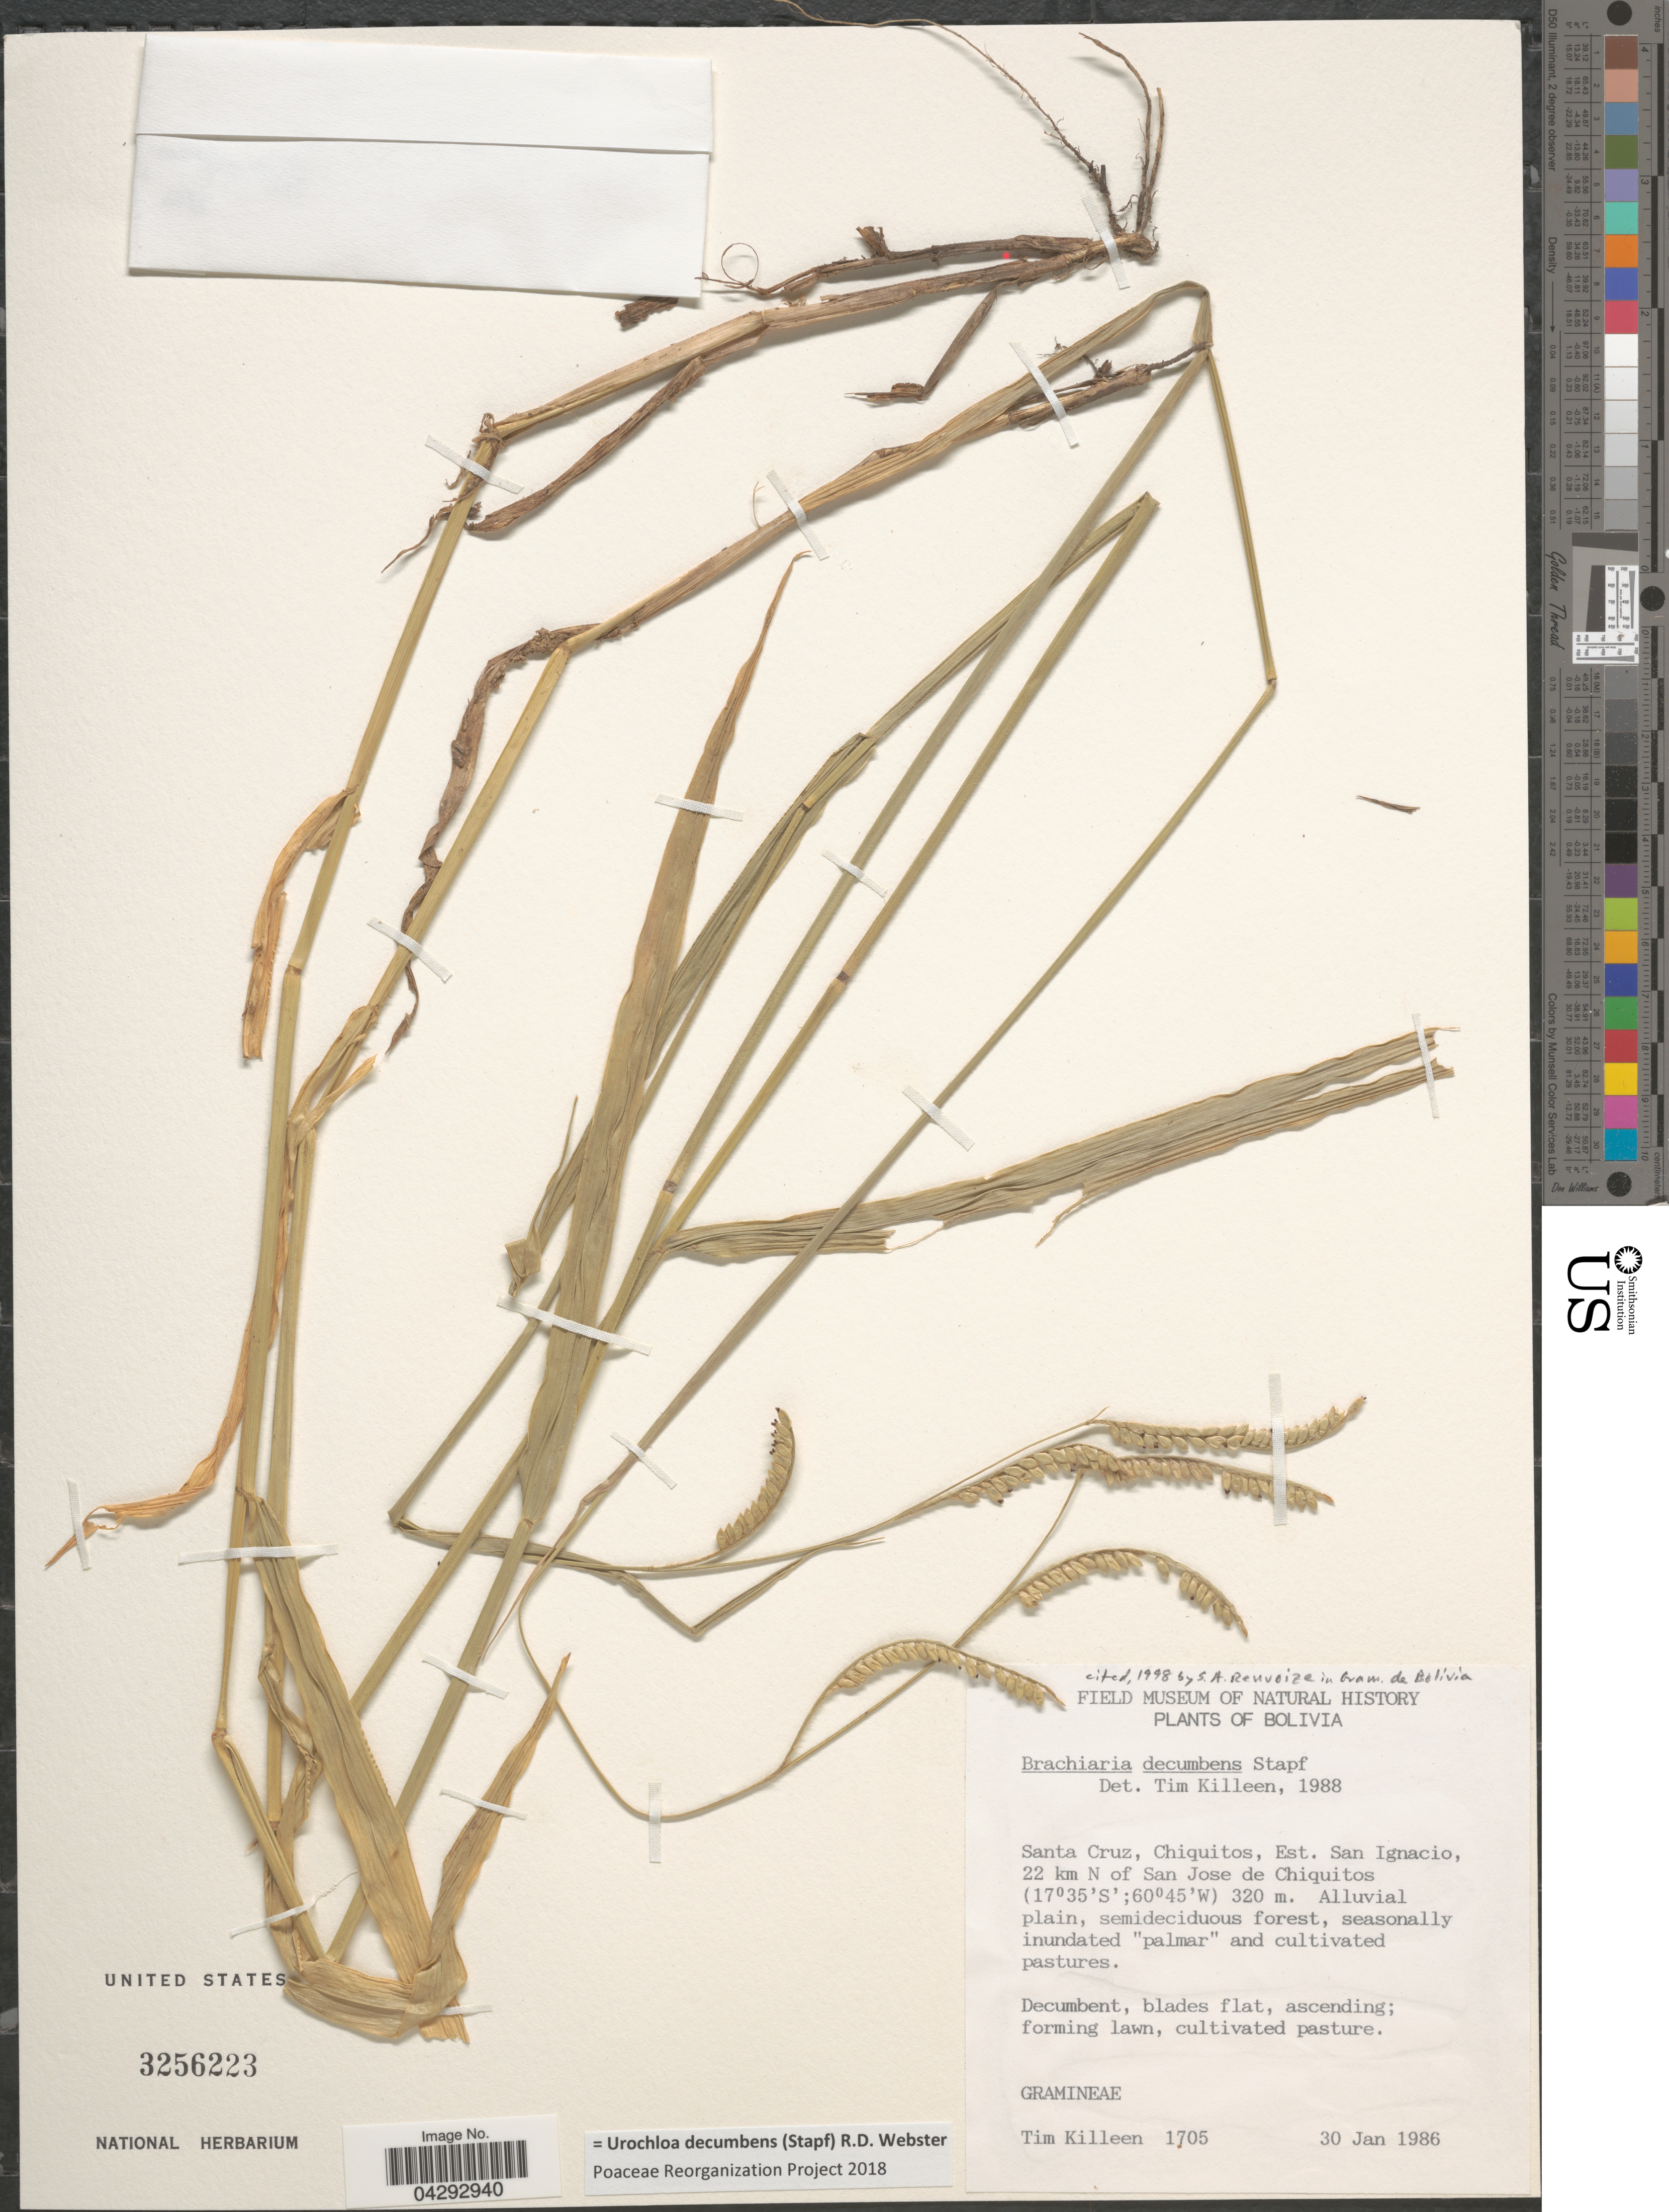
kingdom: Plantae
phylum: Tracheophyta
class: Liliopsida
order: Poales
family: Poaceae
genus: Urochloa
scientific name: Urochloa decumbens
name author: (Stapf) R.D. Webster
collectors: T. J. Killeen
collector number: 1705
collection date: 1986-01-30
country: Bolivia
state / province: Santa Cruz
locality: Chiquitos, Est. San Ignacio, 22 km N of San Jose de Chiquitos.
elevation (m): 320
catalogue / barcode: US 3256223